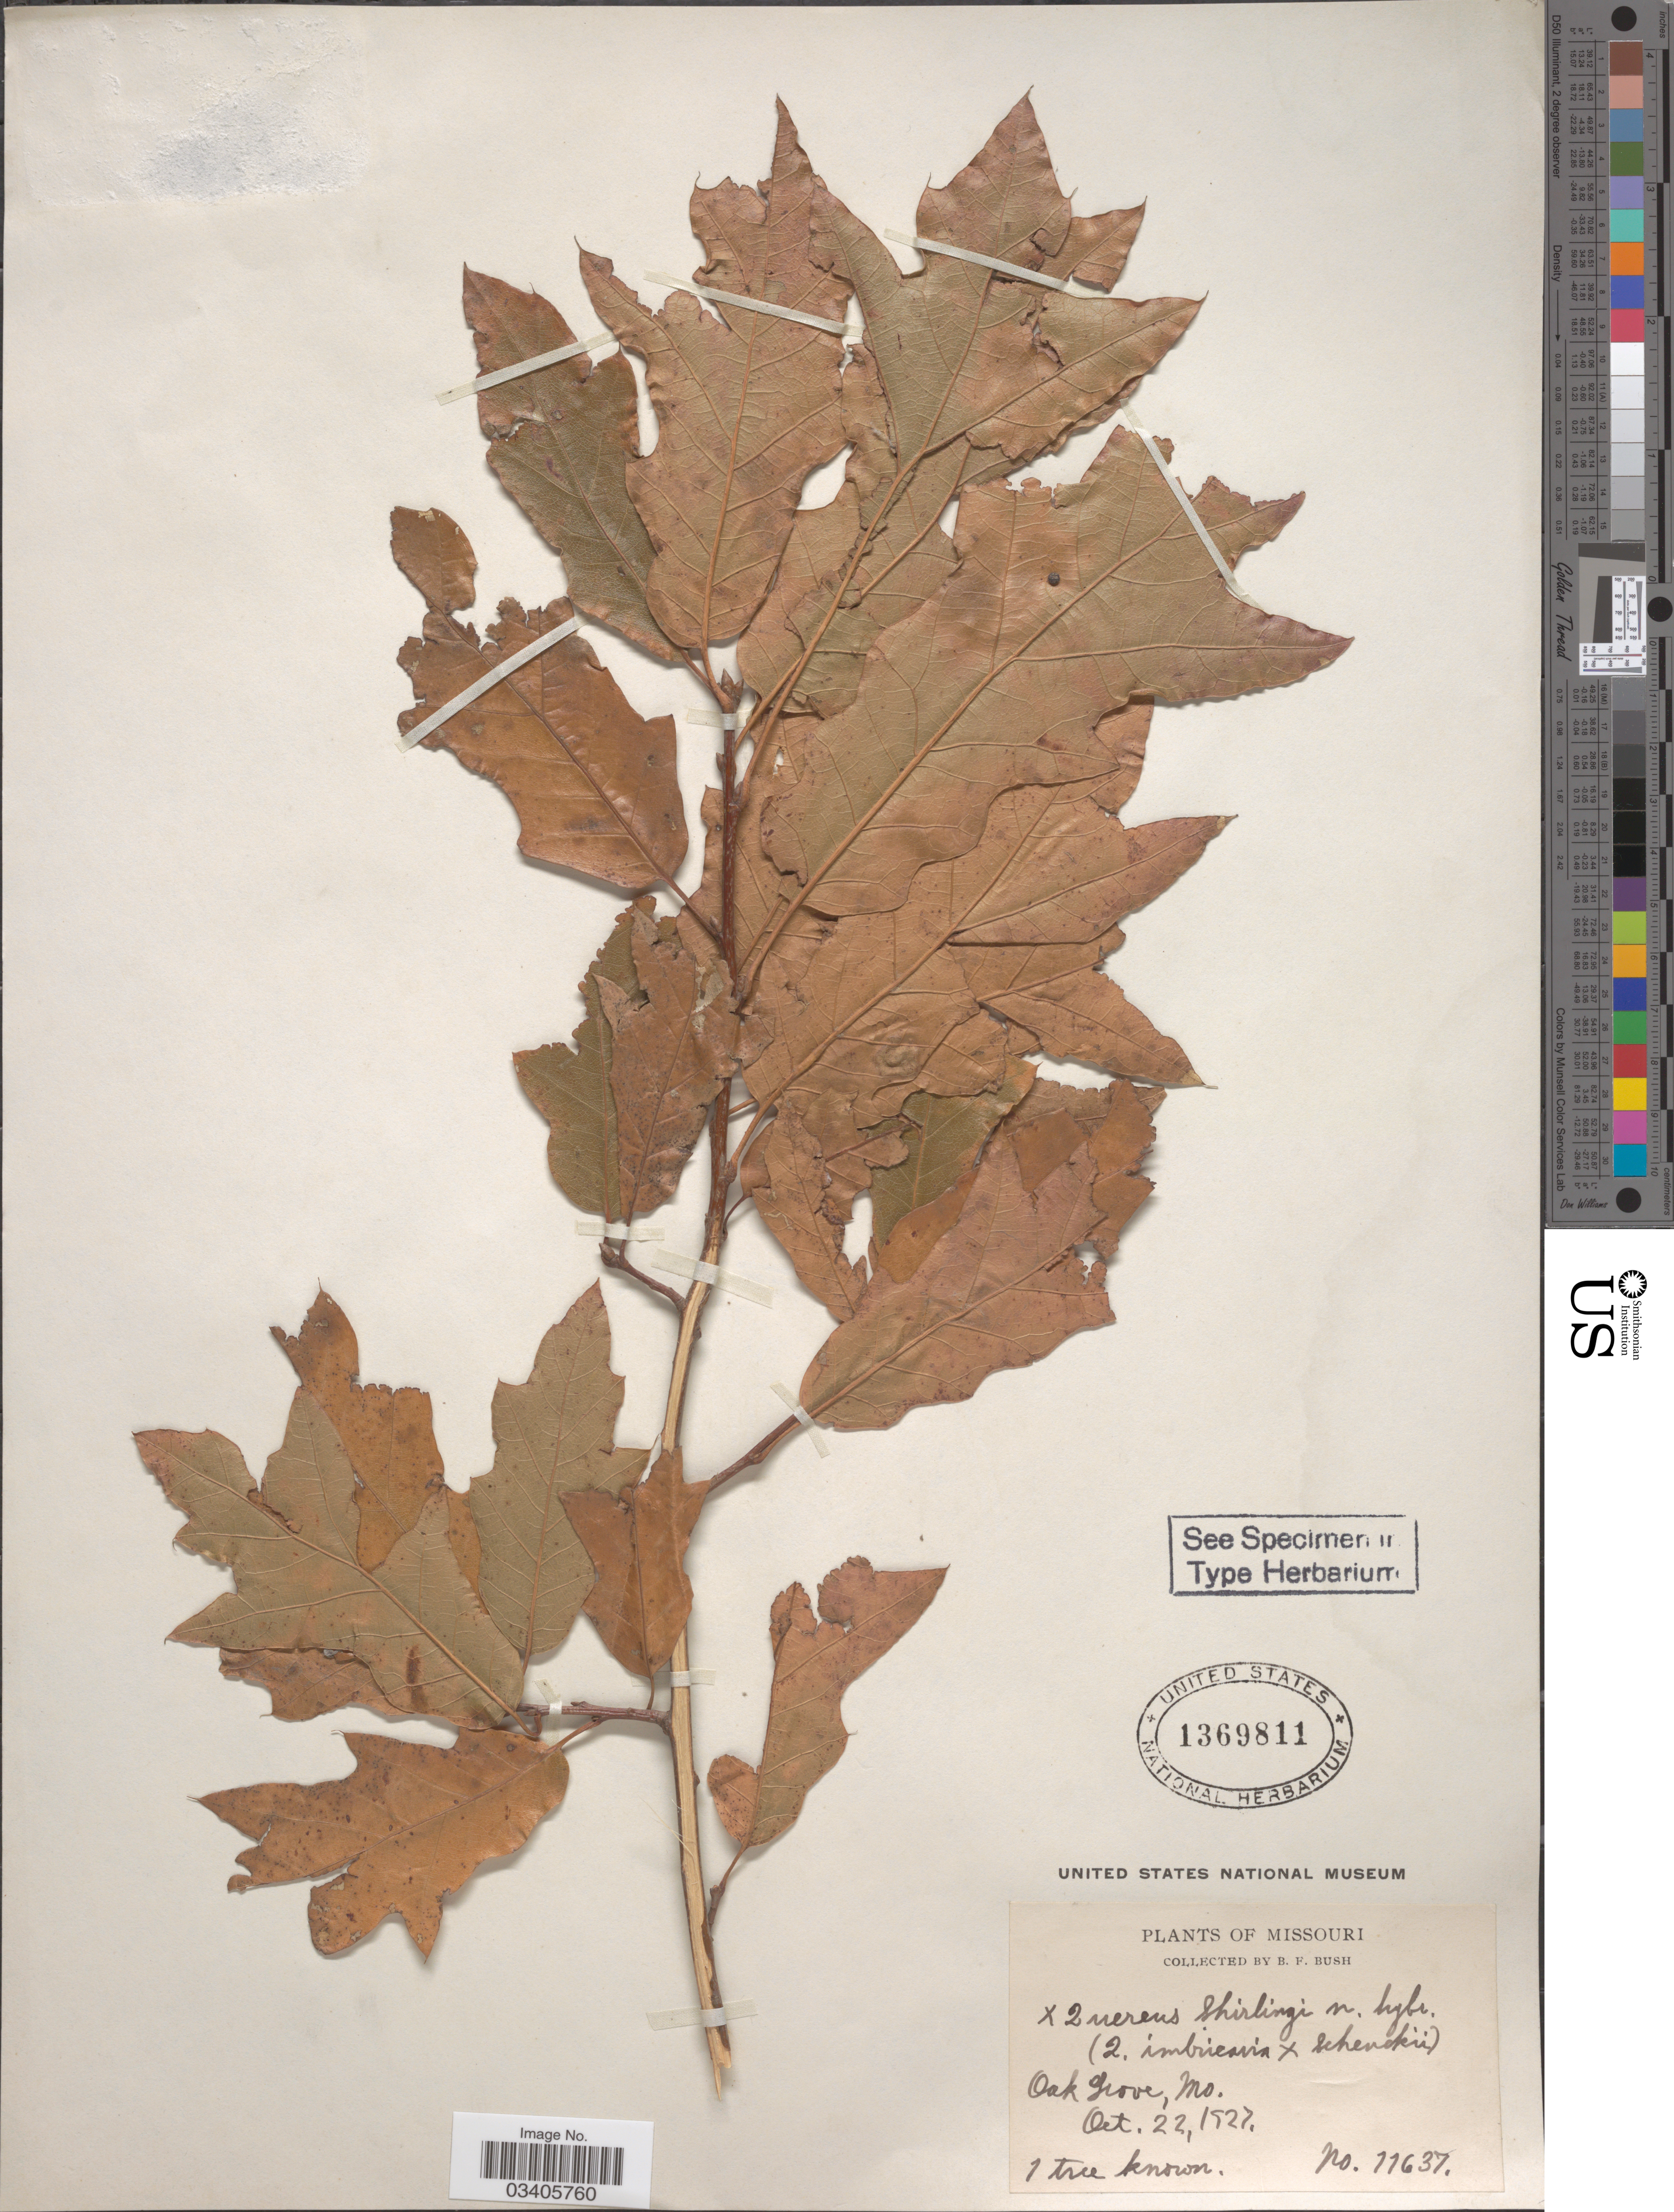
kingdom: Plantae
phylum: Tracheophyta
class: Magnoliopsida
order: Fagales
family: Fagaceae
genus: Quercus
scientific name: Quercus imbricaria x Q. shumardii Buckley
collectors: B. F. Bush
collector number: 11637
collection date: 1927-10-22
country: United States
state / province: Missouri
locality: Oak Grove, Mo.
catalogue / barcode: US 1369811